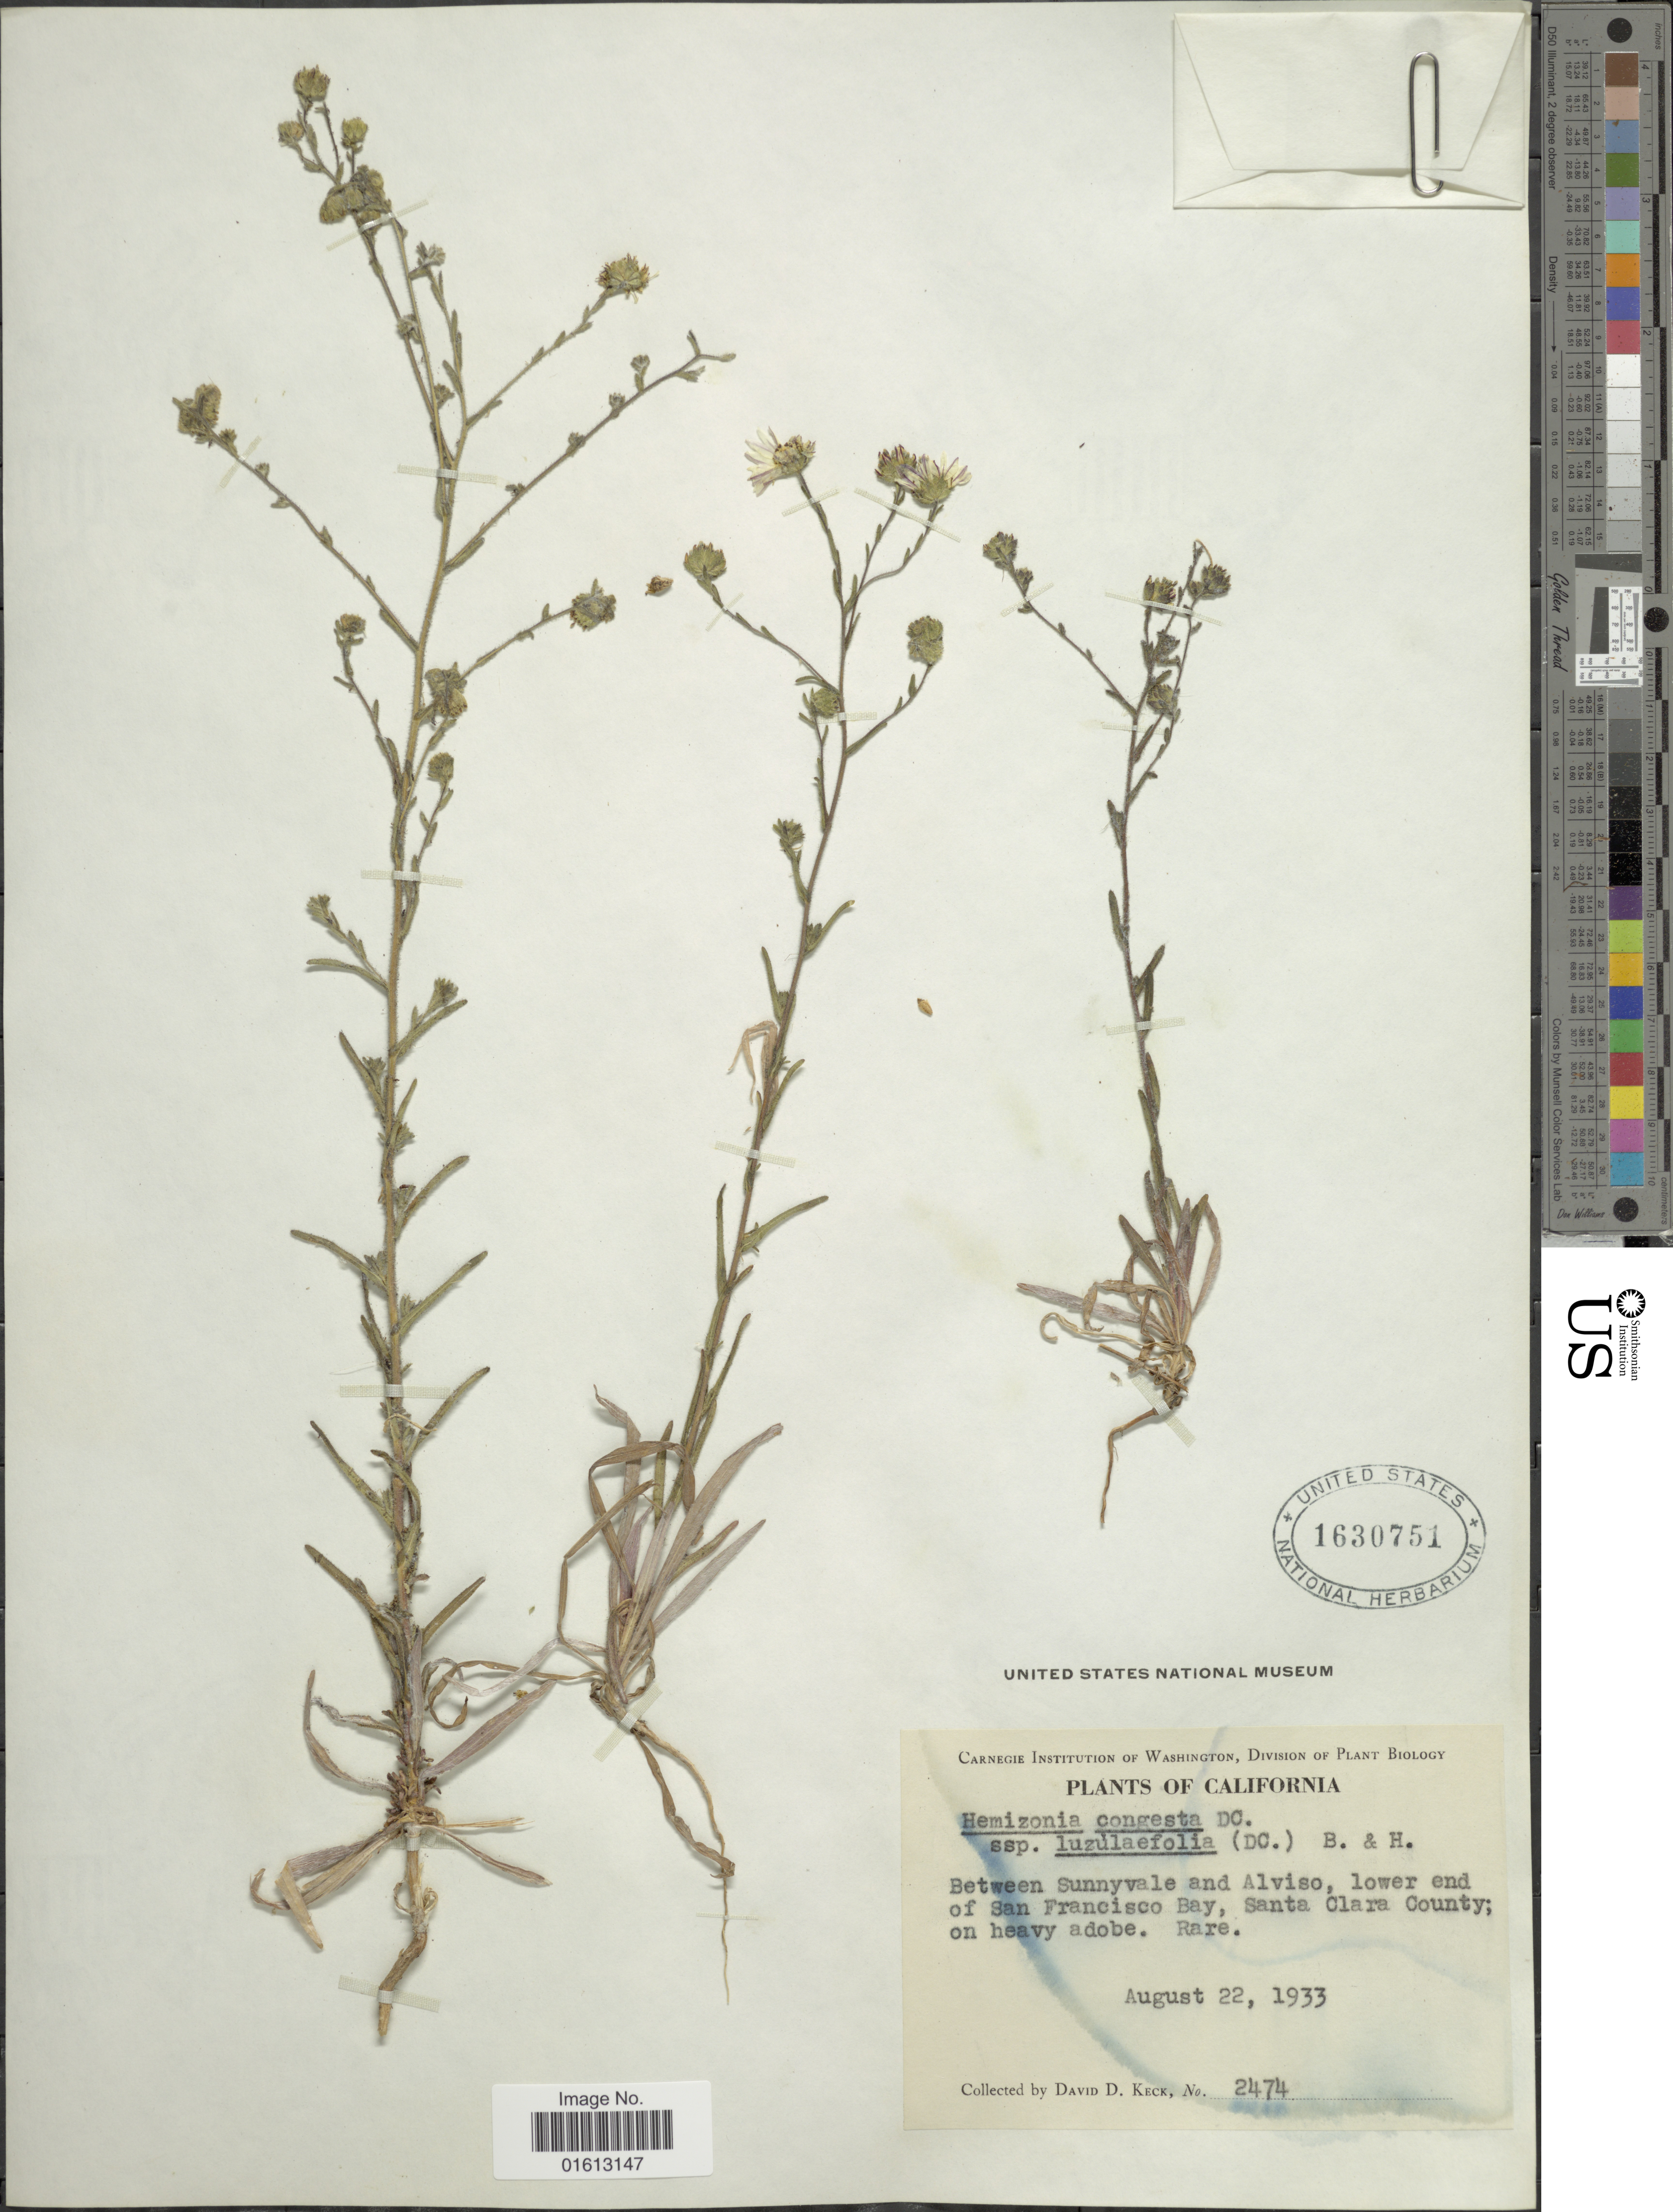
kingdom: Plantae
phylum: Tracheophyta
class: Magnoliopsida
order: Asterales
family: Asteraceae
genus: Hemizonia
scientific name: Hemizonia congesta subsp. luzulaefolia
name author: (DC.) Babc. & H.M. Hall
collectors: D. D. Keck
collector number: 2474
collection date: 1933-08-22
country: United States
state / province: California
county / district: Santa Clara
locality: Between Sunnyvale and Alviso, lower end of San Francisco Bay, Santa Clara County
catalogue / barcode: US 1630751